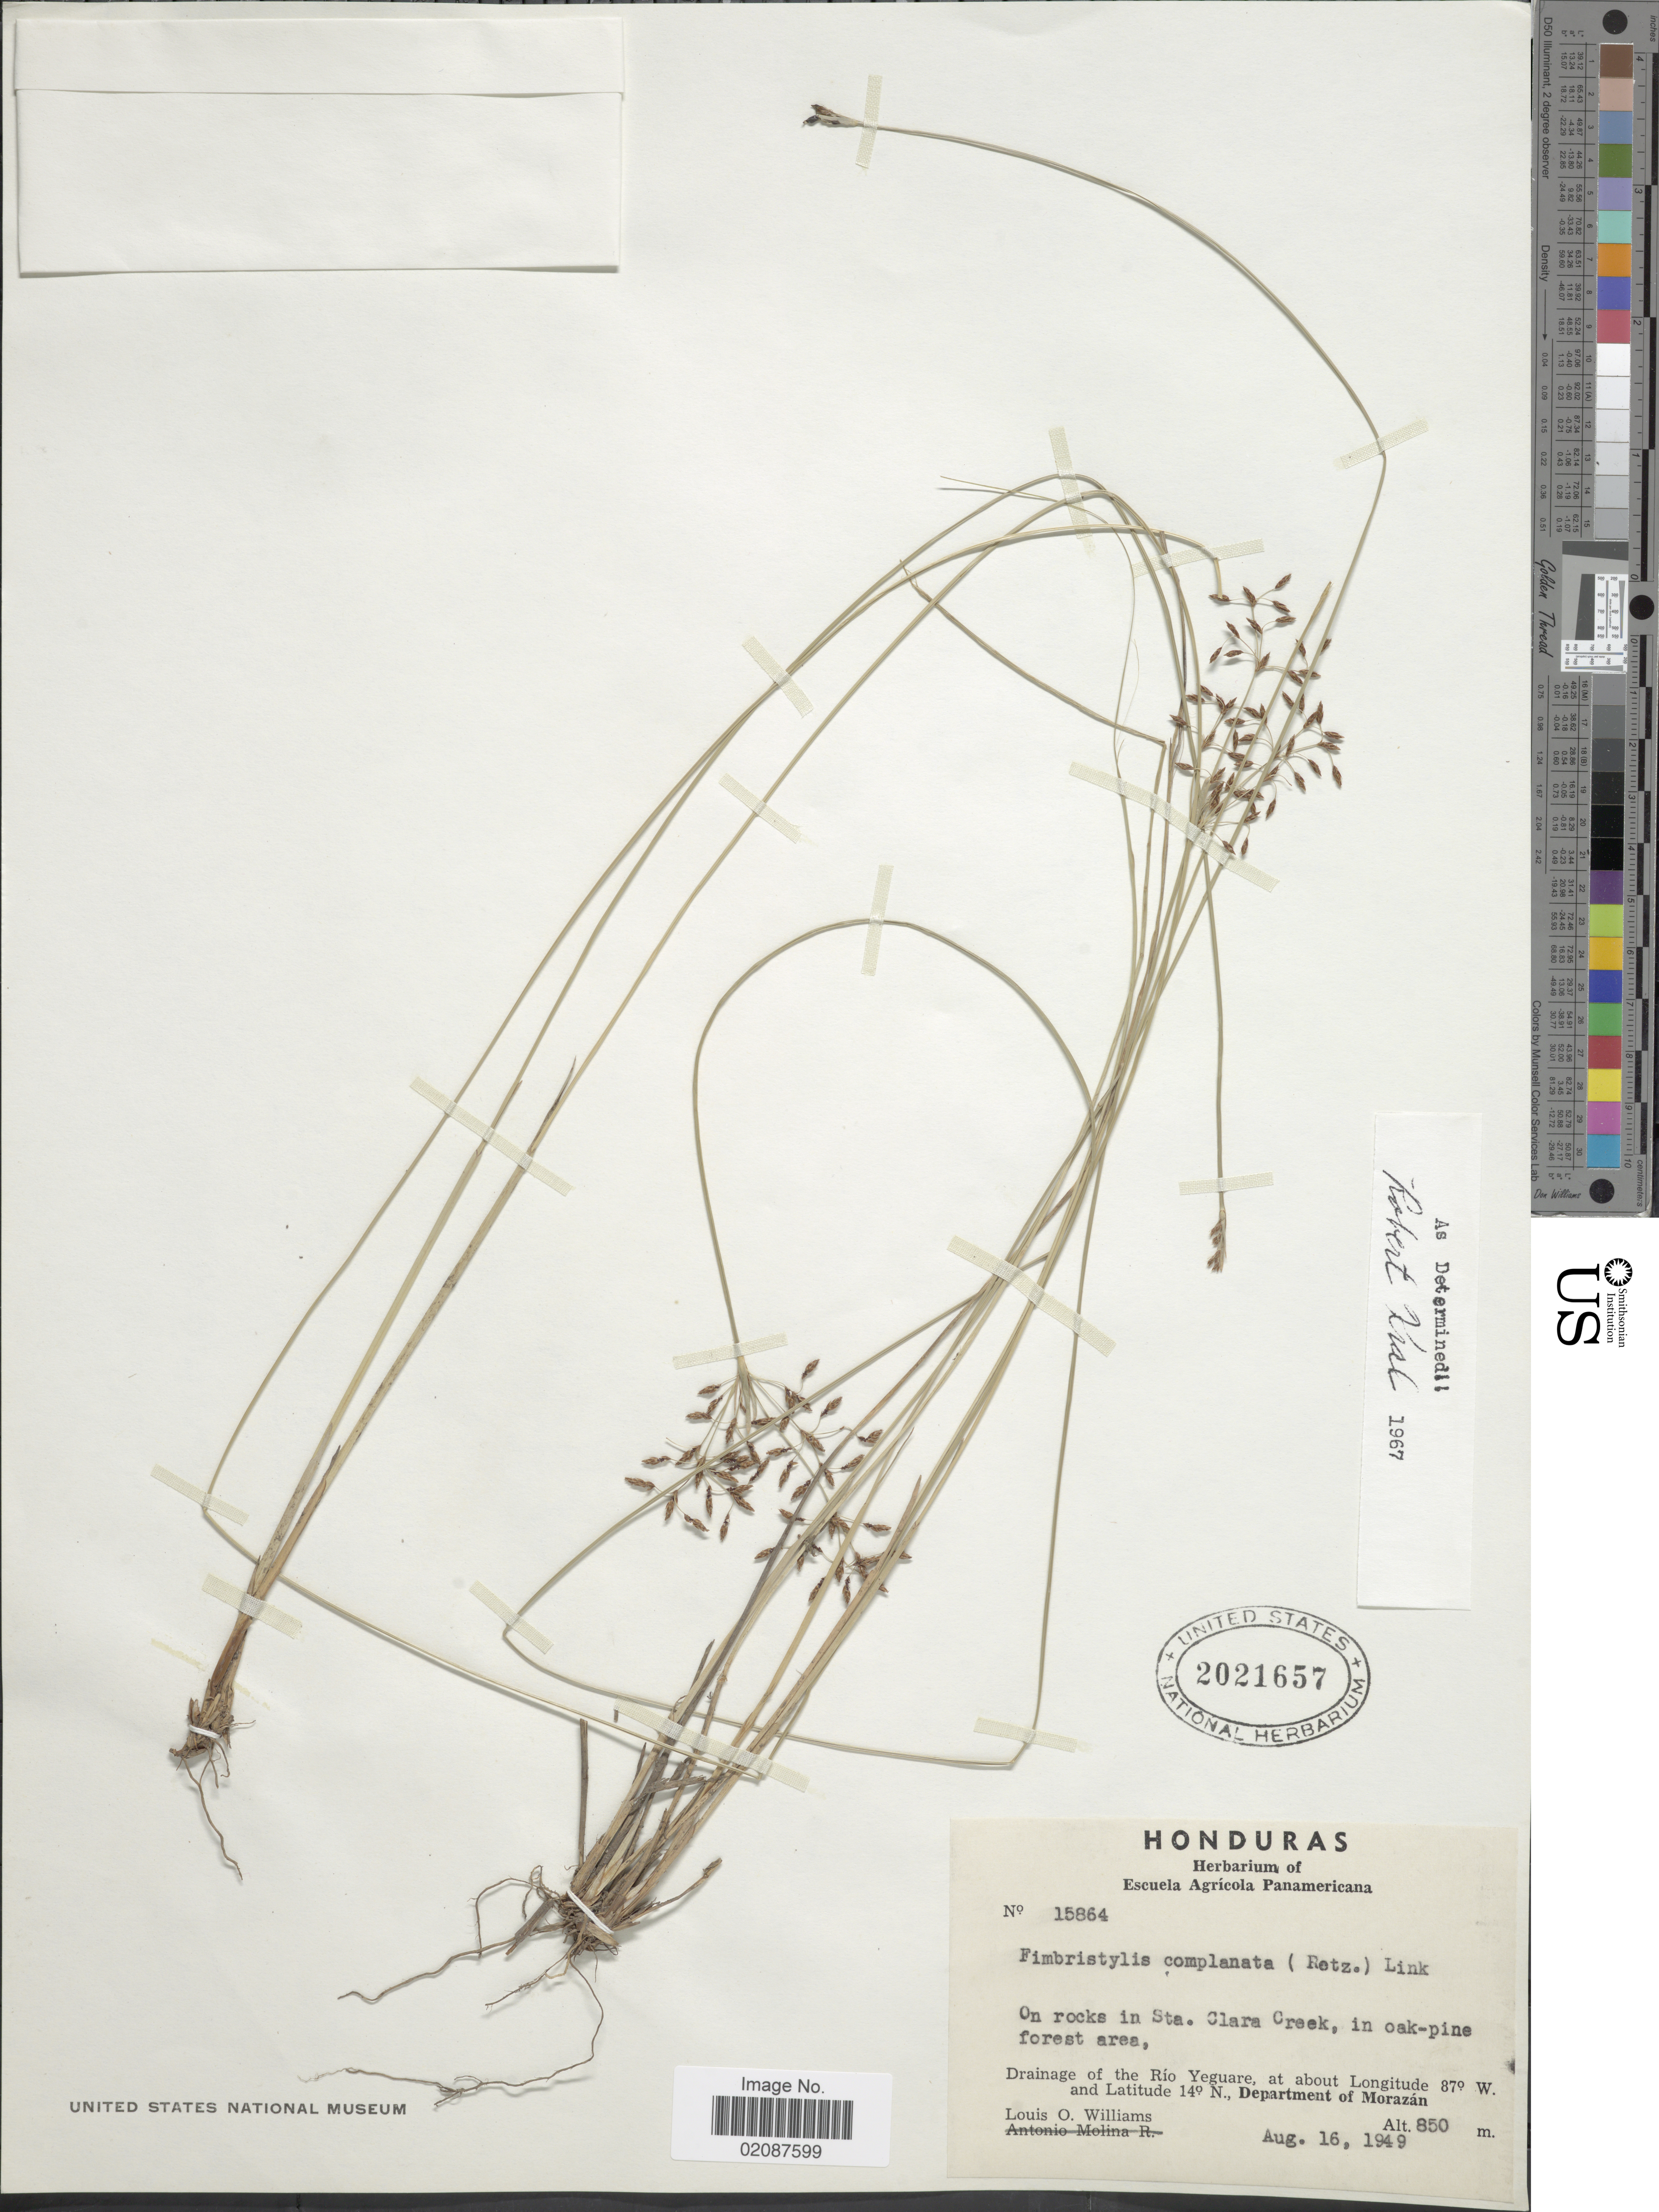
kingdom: Plantae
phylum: Tracheophyta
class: Liliopsida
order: Poales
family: Cyperaceae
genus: Fimbristylis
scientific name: Fimbristylis complanata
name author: (Retz.) Link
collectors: L. O. Williams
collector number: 15864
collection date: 1949-08-16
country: El Salvador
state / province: Morazan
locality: On rocks in Sta. Clara Creek, in oak-pine forest area, Drainage of the Rio Yeguare, Department of Morazan.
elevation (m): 850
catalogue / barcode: US 2021657